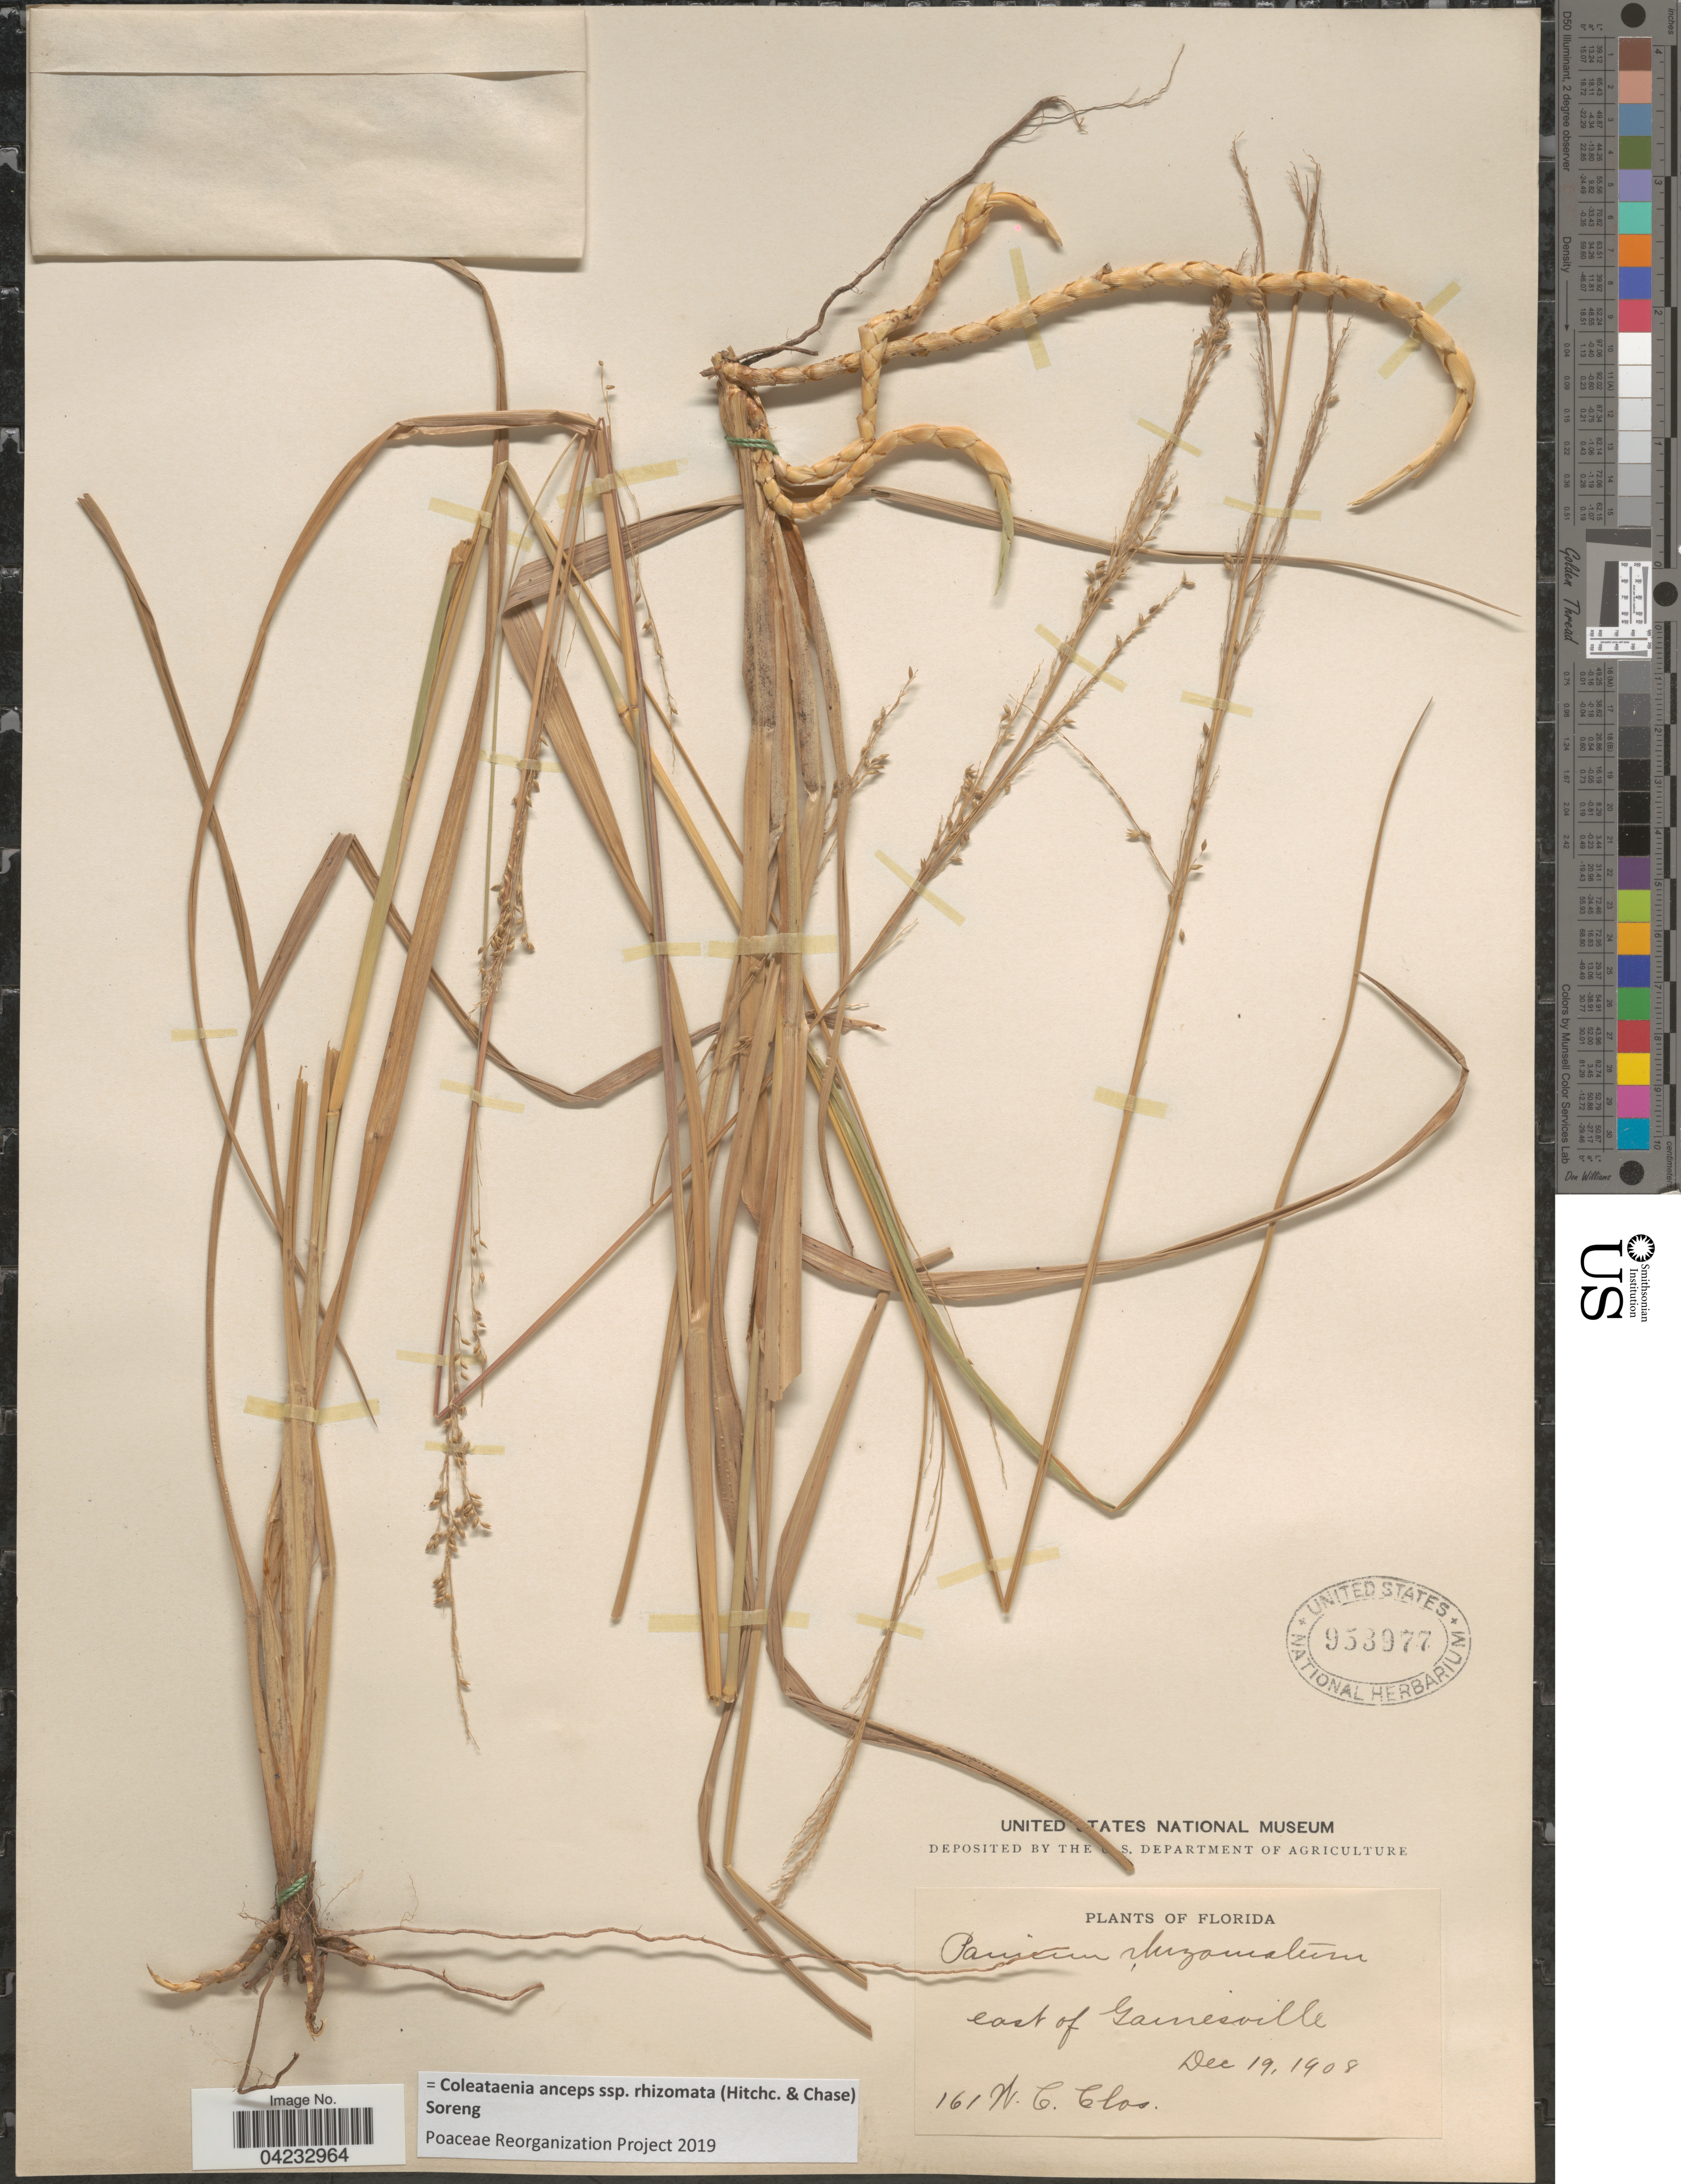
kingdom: Plantae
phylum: Tracheophyta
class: Liliopsida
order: Poales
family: Poaceae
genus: Coleataenia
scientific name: Coleataenia anceps subsp. rhizomata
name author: (Hitchc. & Chase) Soreng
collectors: W. C. Clos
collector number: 161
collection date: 1908-12-19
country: United States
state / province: Florida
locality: East of Gainesville.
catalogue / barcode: US 953977